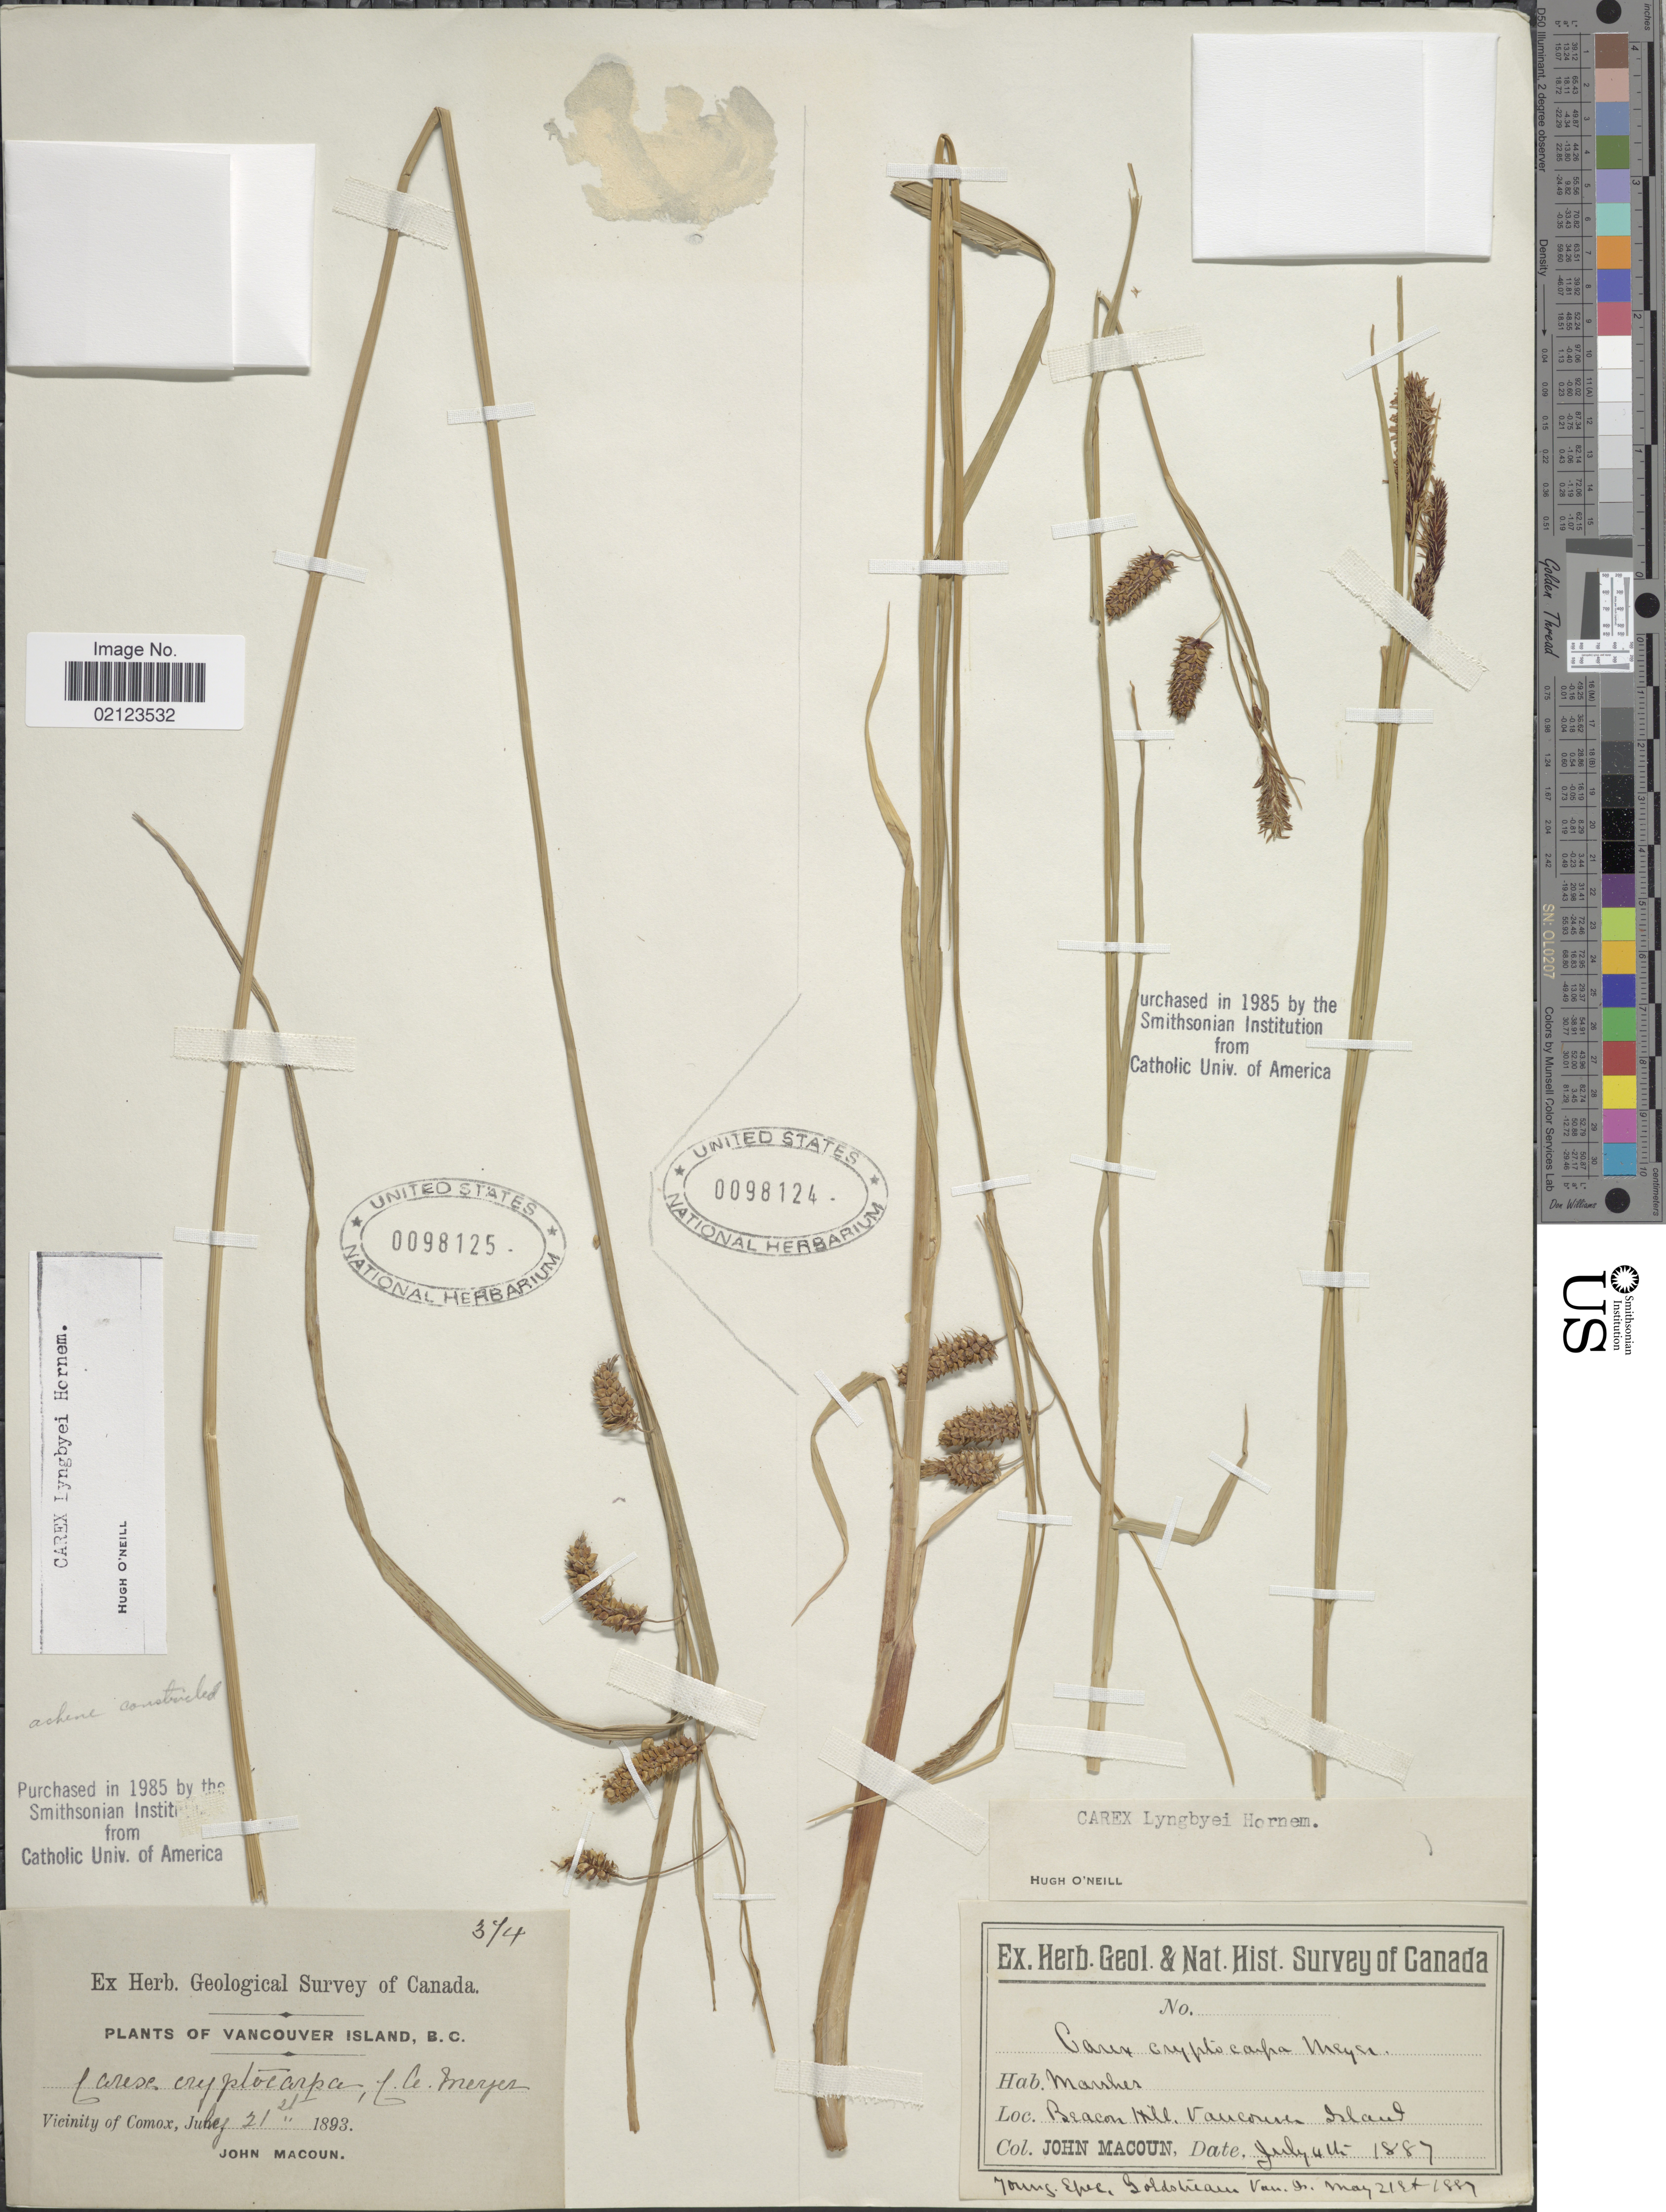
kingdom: Plantae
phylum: Tracheophyta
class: Liliopsida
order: Poales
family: Cyperaceae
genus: Carex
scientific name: Carex lyngbyei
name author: Hornem.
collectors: J. Macoun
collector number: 374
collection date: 1893-07-21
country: Canada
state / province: British Columbia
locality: Vancouver Island, B.C. Vicinity of Comox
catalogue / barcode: US 98125-2